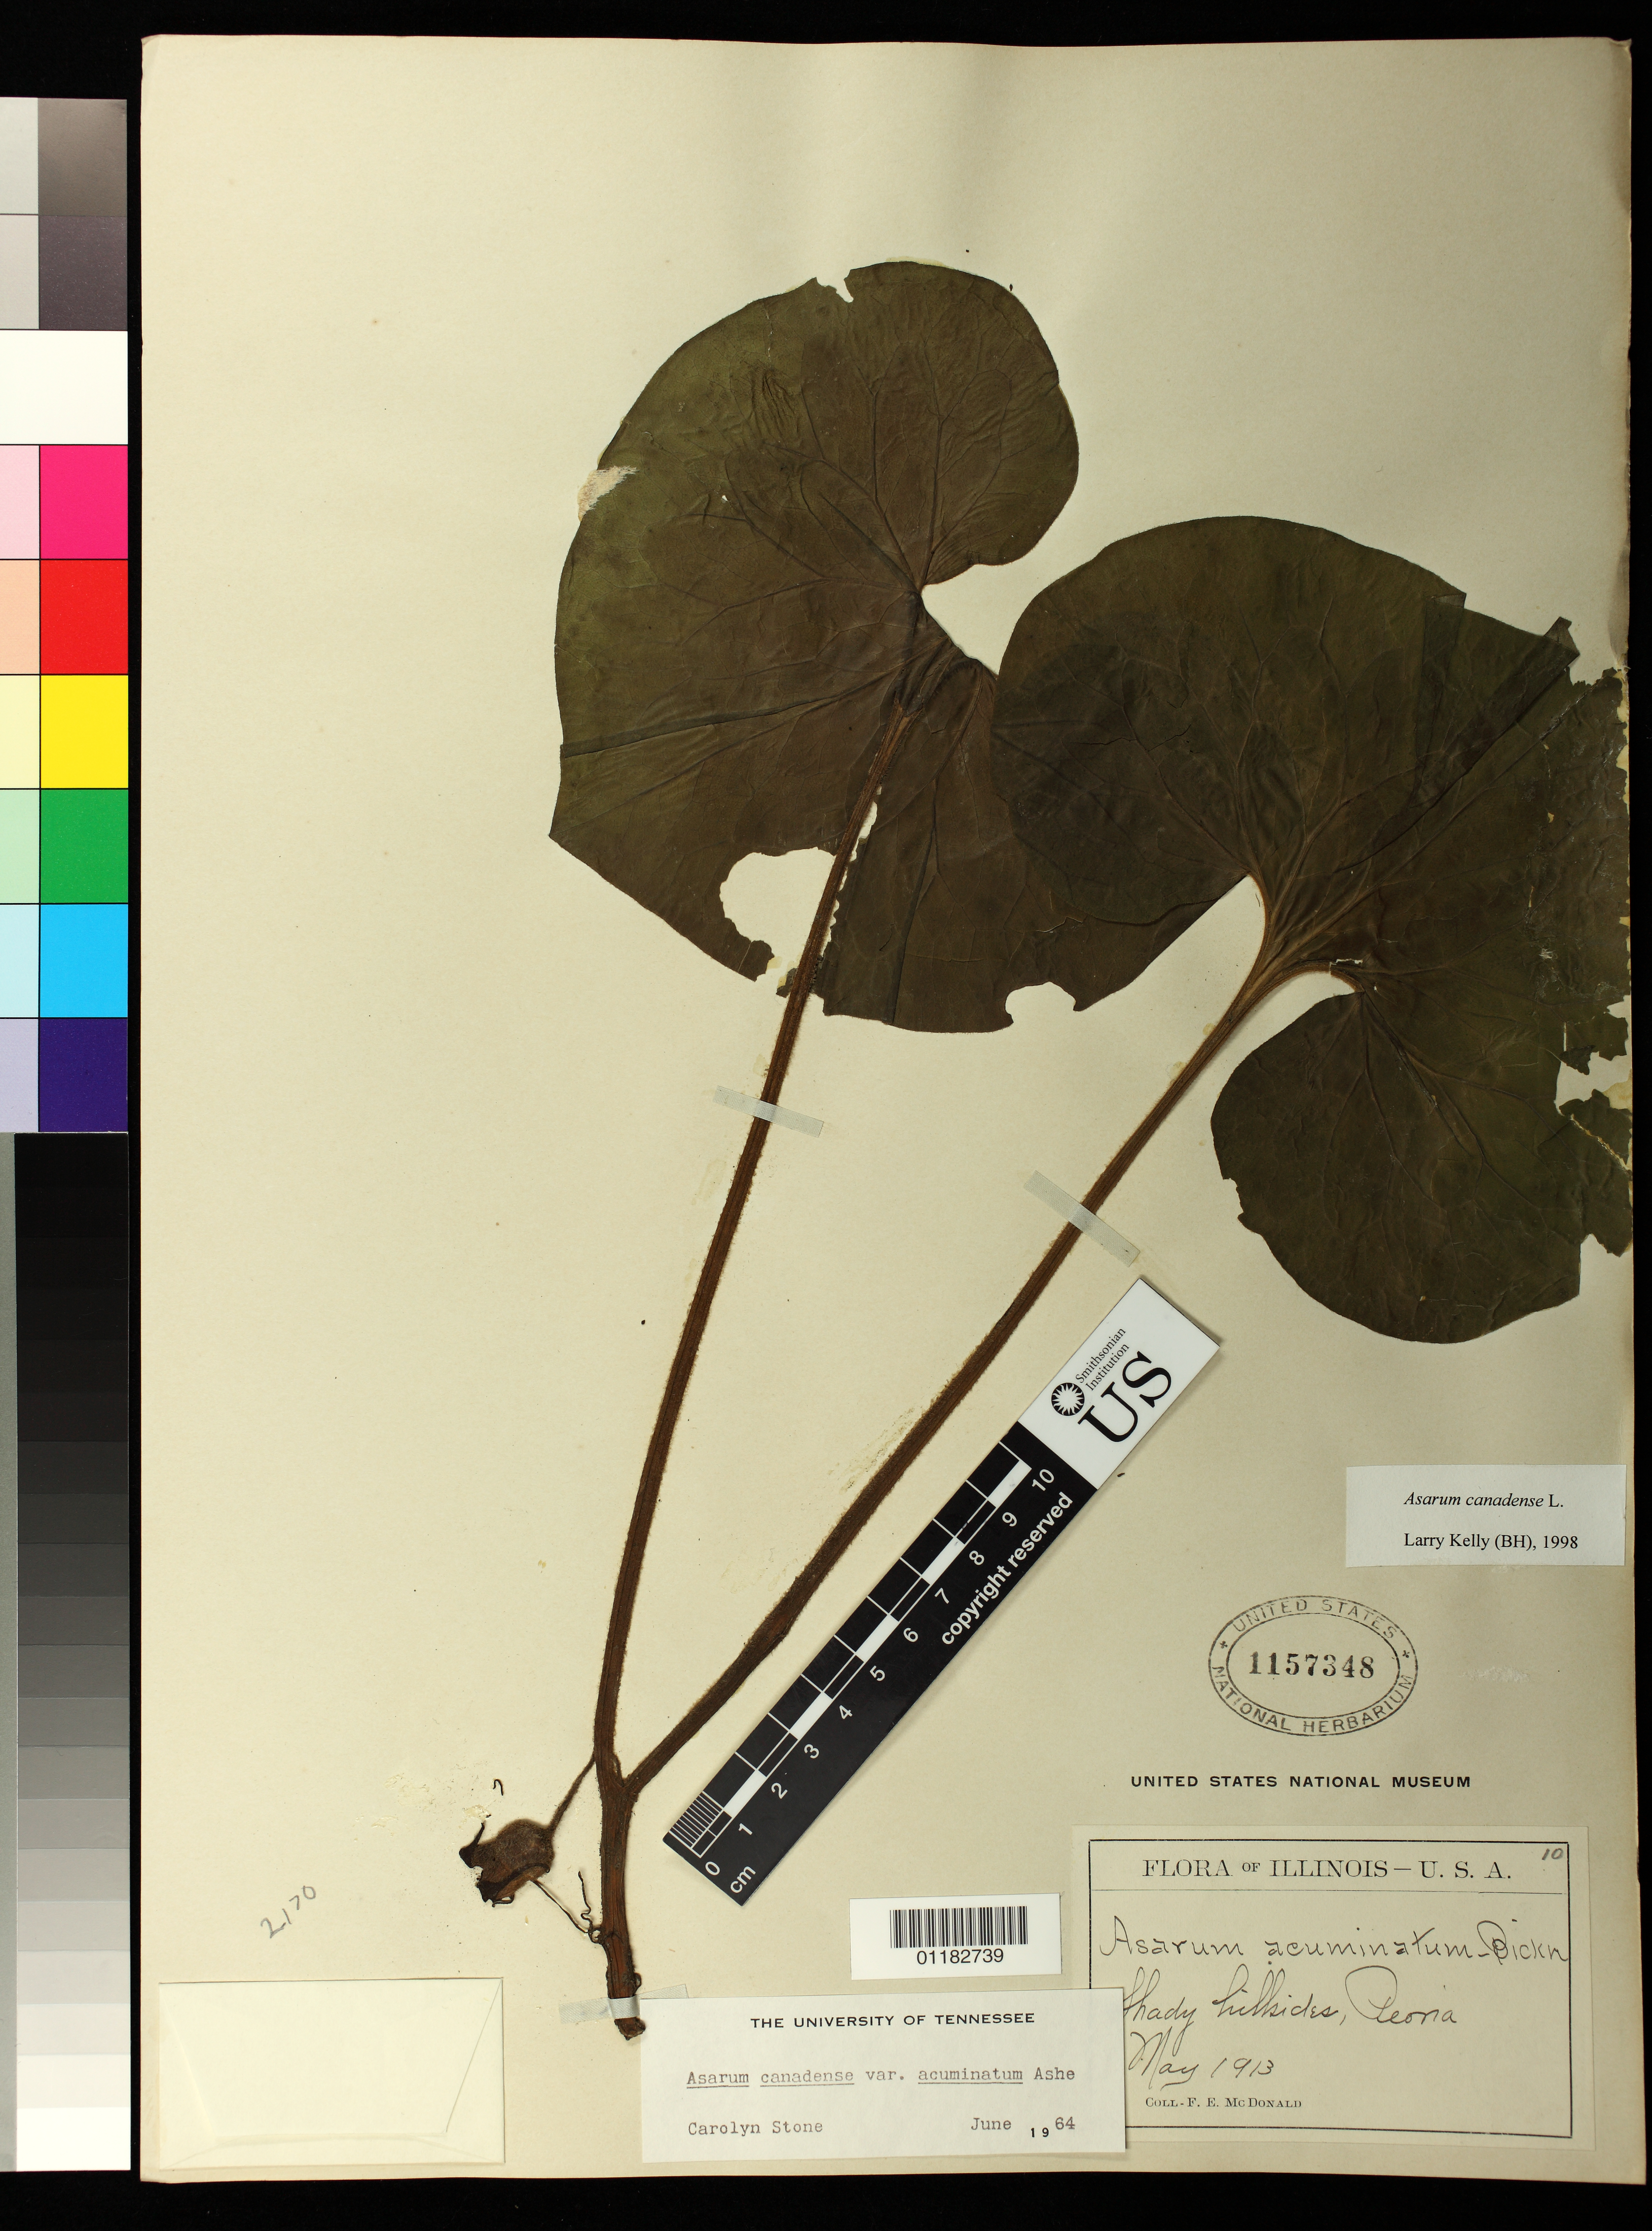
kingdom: Plantae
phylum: Tracheophyta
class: Magnoliopsida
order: Piperales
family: Aristolochiaceae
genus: Asarum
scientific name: Asarum canadense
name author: L.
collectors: F. E. McDonald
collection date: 1913-05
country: United States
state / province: Illinois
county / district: Peoria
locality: Shady hillside, Peoria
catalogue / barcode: US 1157348